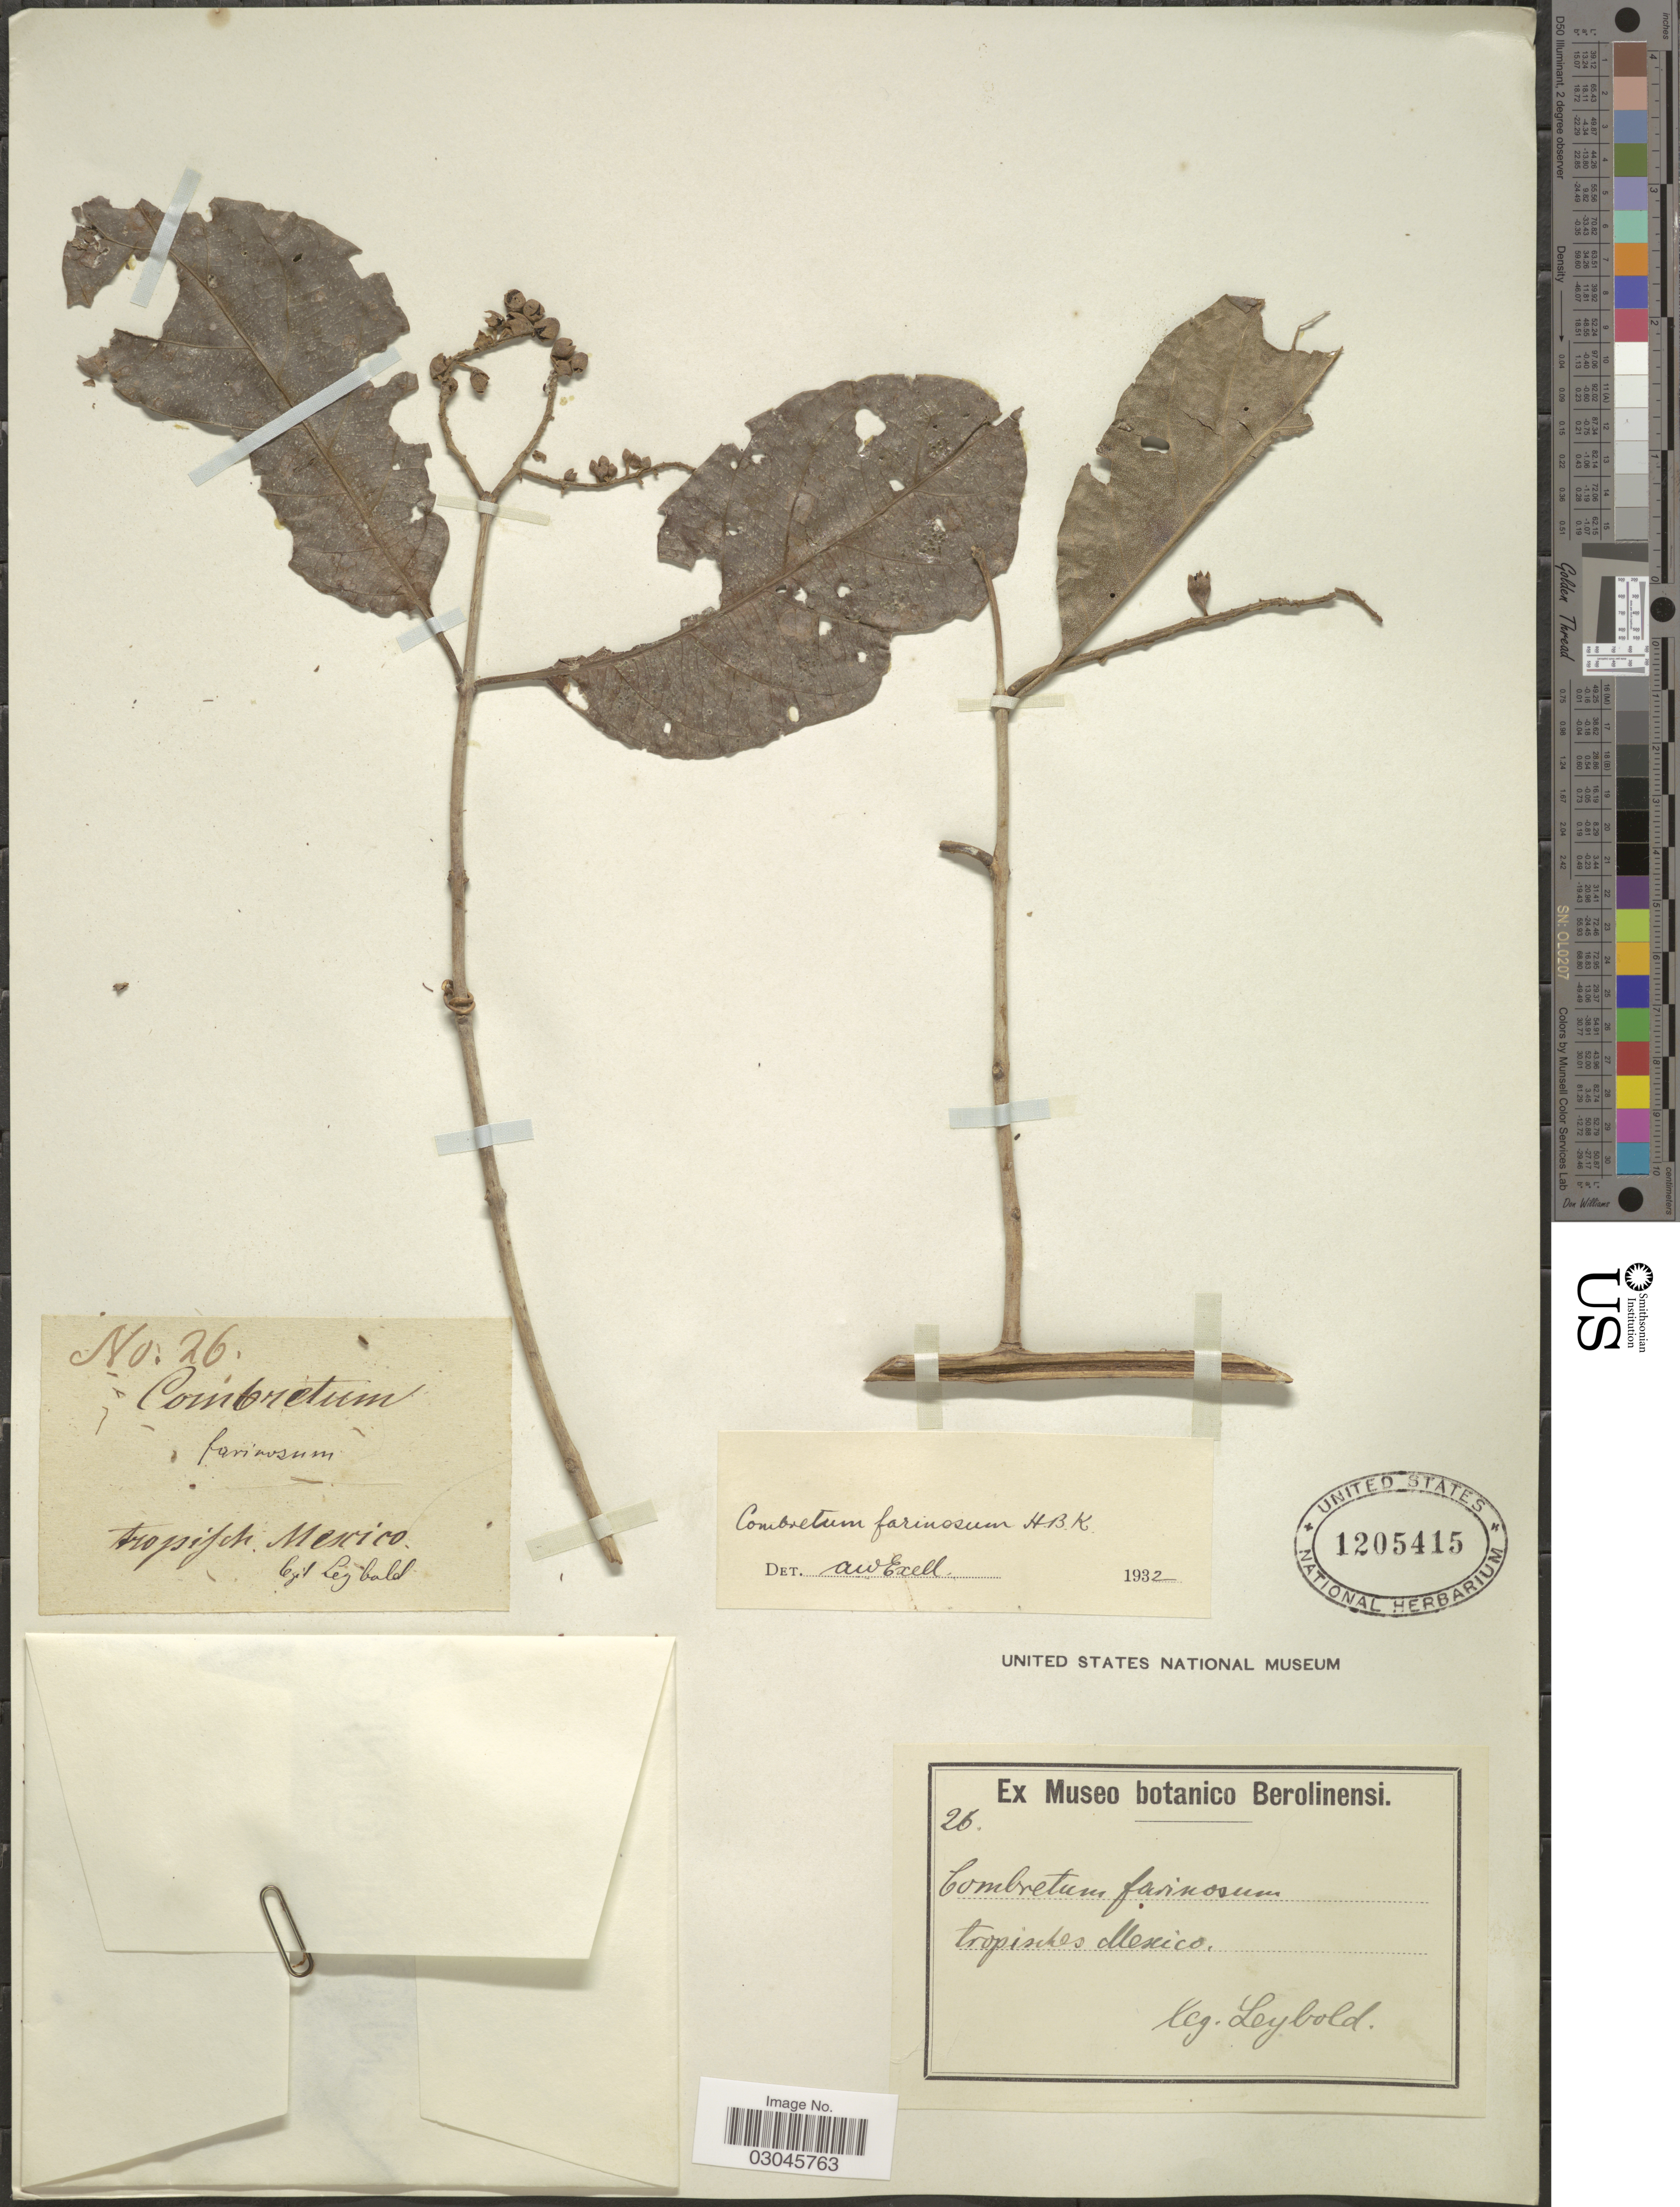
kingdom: Plantae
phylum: Tracheophyta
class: Magnoliopsida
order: Myrtales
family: Combretaceae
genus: Combretum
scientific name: Combretum fruticosum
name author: (Loefl.) Stuntz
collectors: Leybold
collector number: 26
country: Mexico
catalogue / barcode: US 1205415